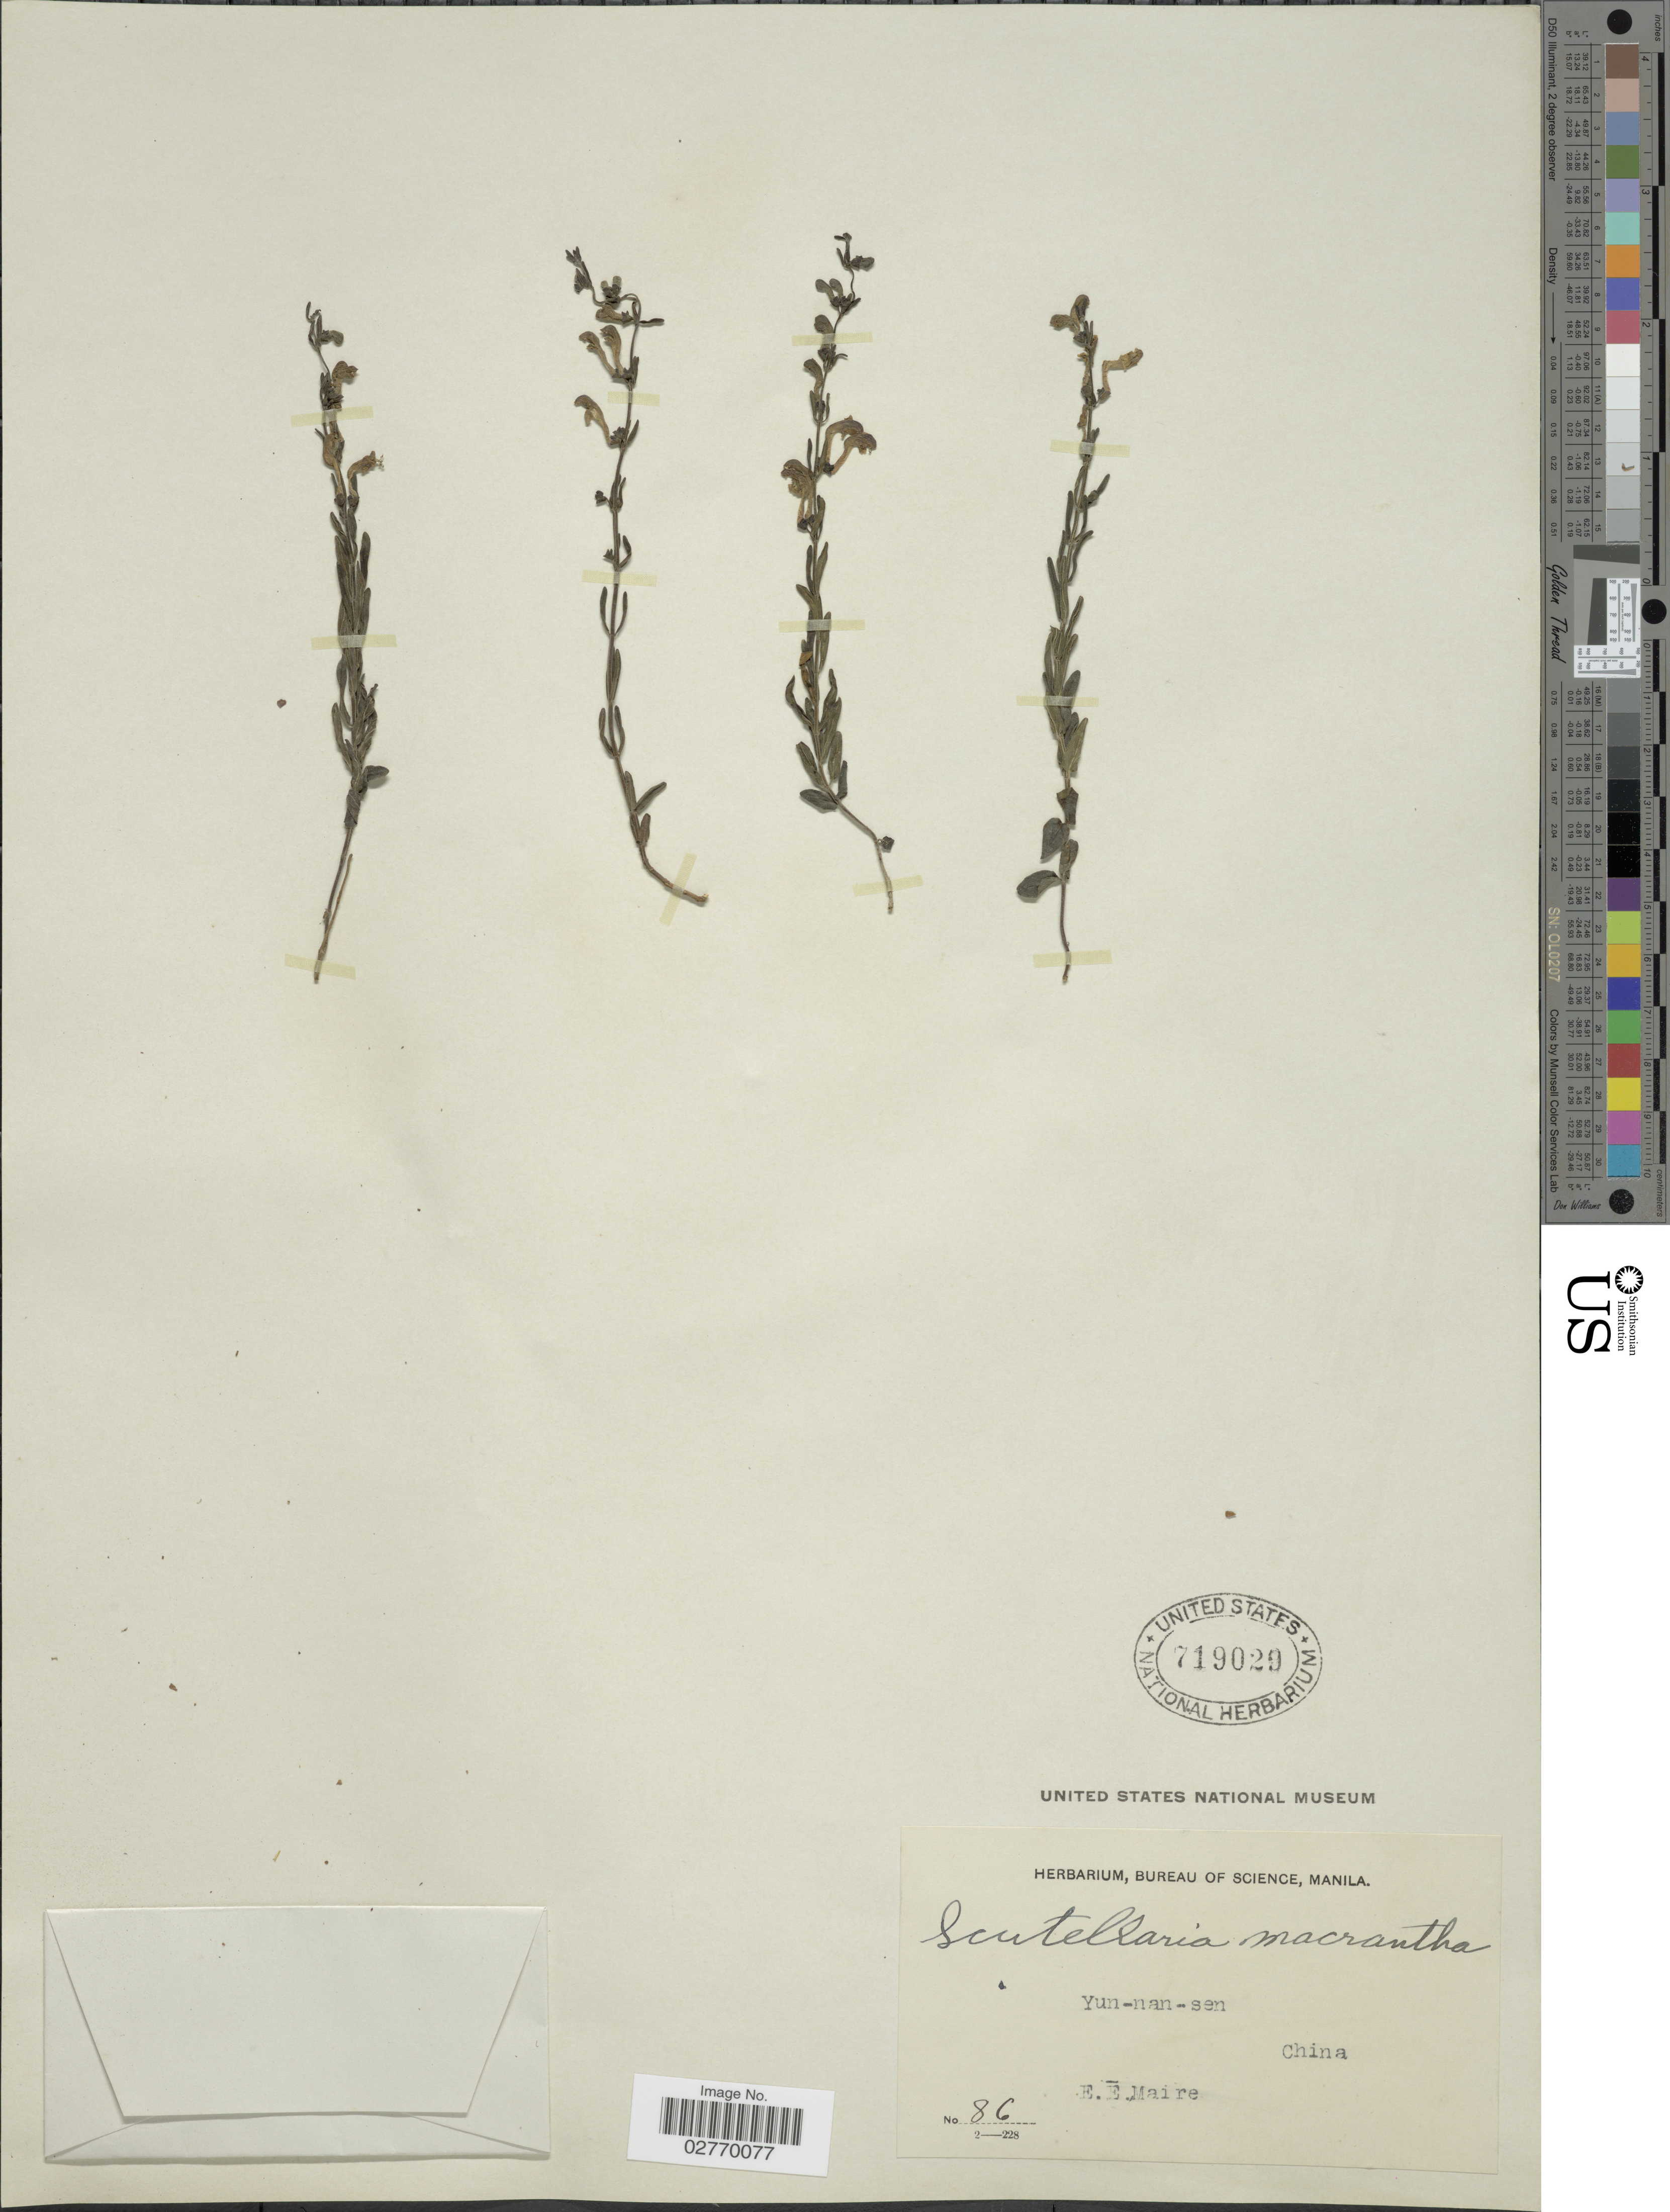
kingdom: Plantae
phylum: Tracheophyta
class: Magnoliopsida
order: Lamiales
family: Lamiaceae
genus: Scutellaria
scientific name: Scutellaria macrantha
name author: Fisch. ex Rchb.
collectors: E. E. Maire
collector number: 86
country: China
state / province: Yunnan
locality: Yun-nan-sen.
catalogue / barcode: US 719029